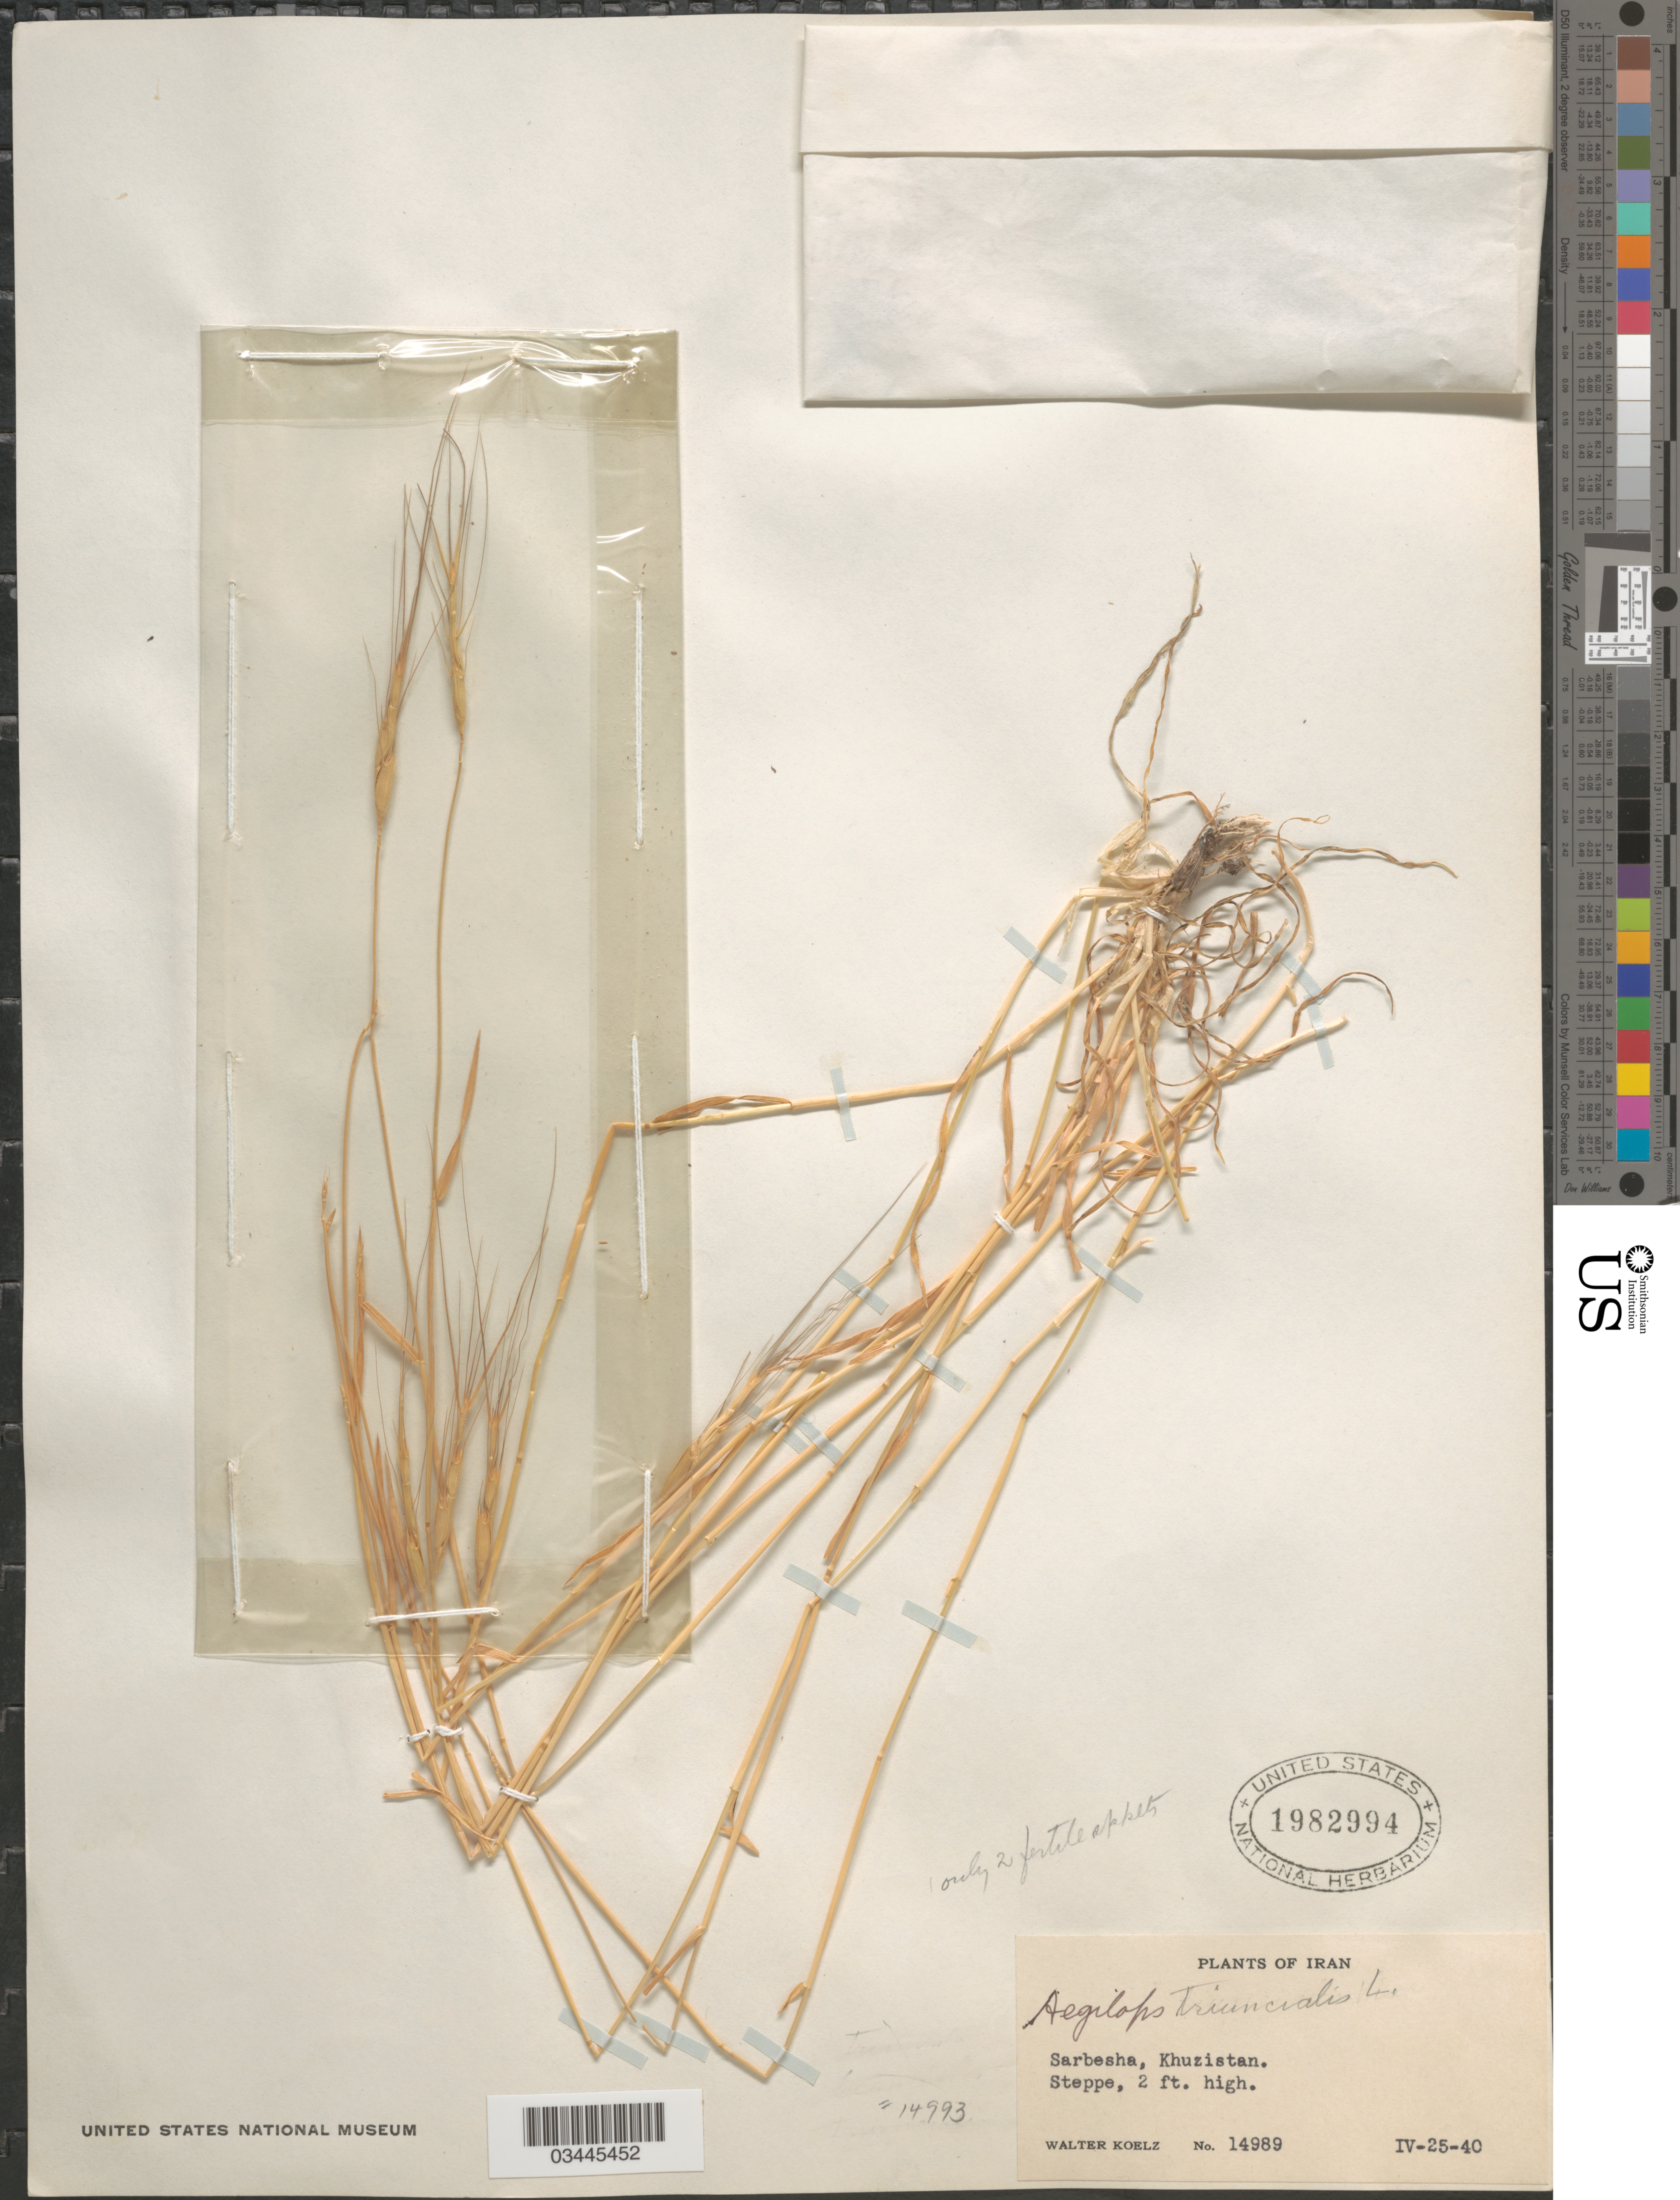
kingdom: Plantae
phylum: Tracheophyta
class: Liliopsida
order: Poales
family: Poaceae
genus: Aegilops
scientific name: Aegilops triuncialis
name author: L.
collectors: W. N. Koelz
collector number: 14989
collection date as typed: Transcribed d/m/y: 25/4/40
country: Iran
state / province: Khuzestan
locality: Sarbesha, Khuzistan. Steppe.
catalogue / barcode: US 1982994